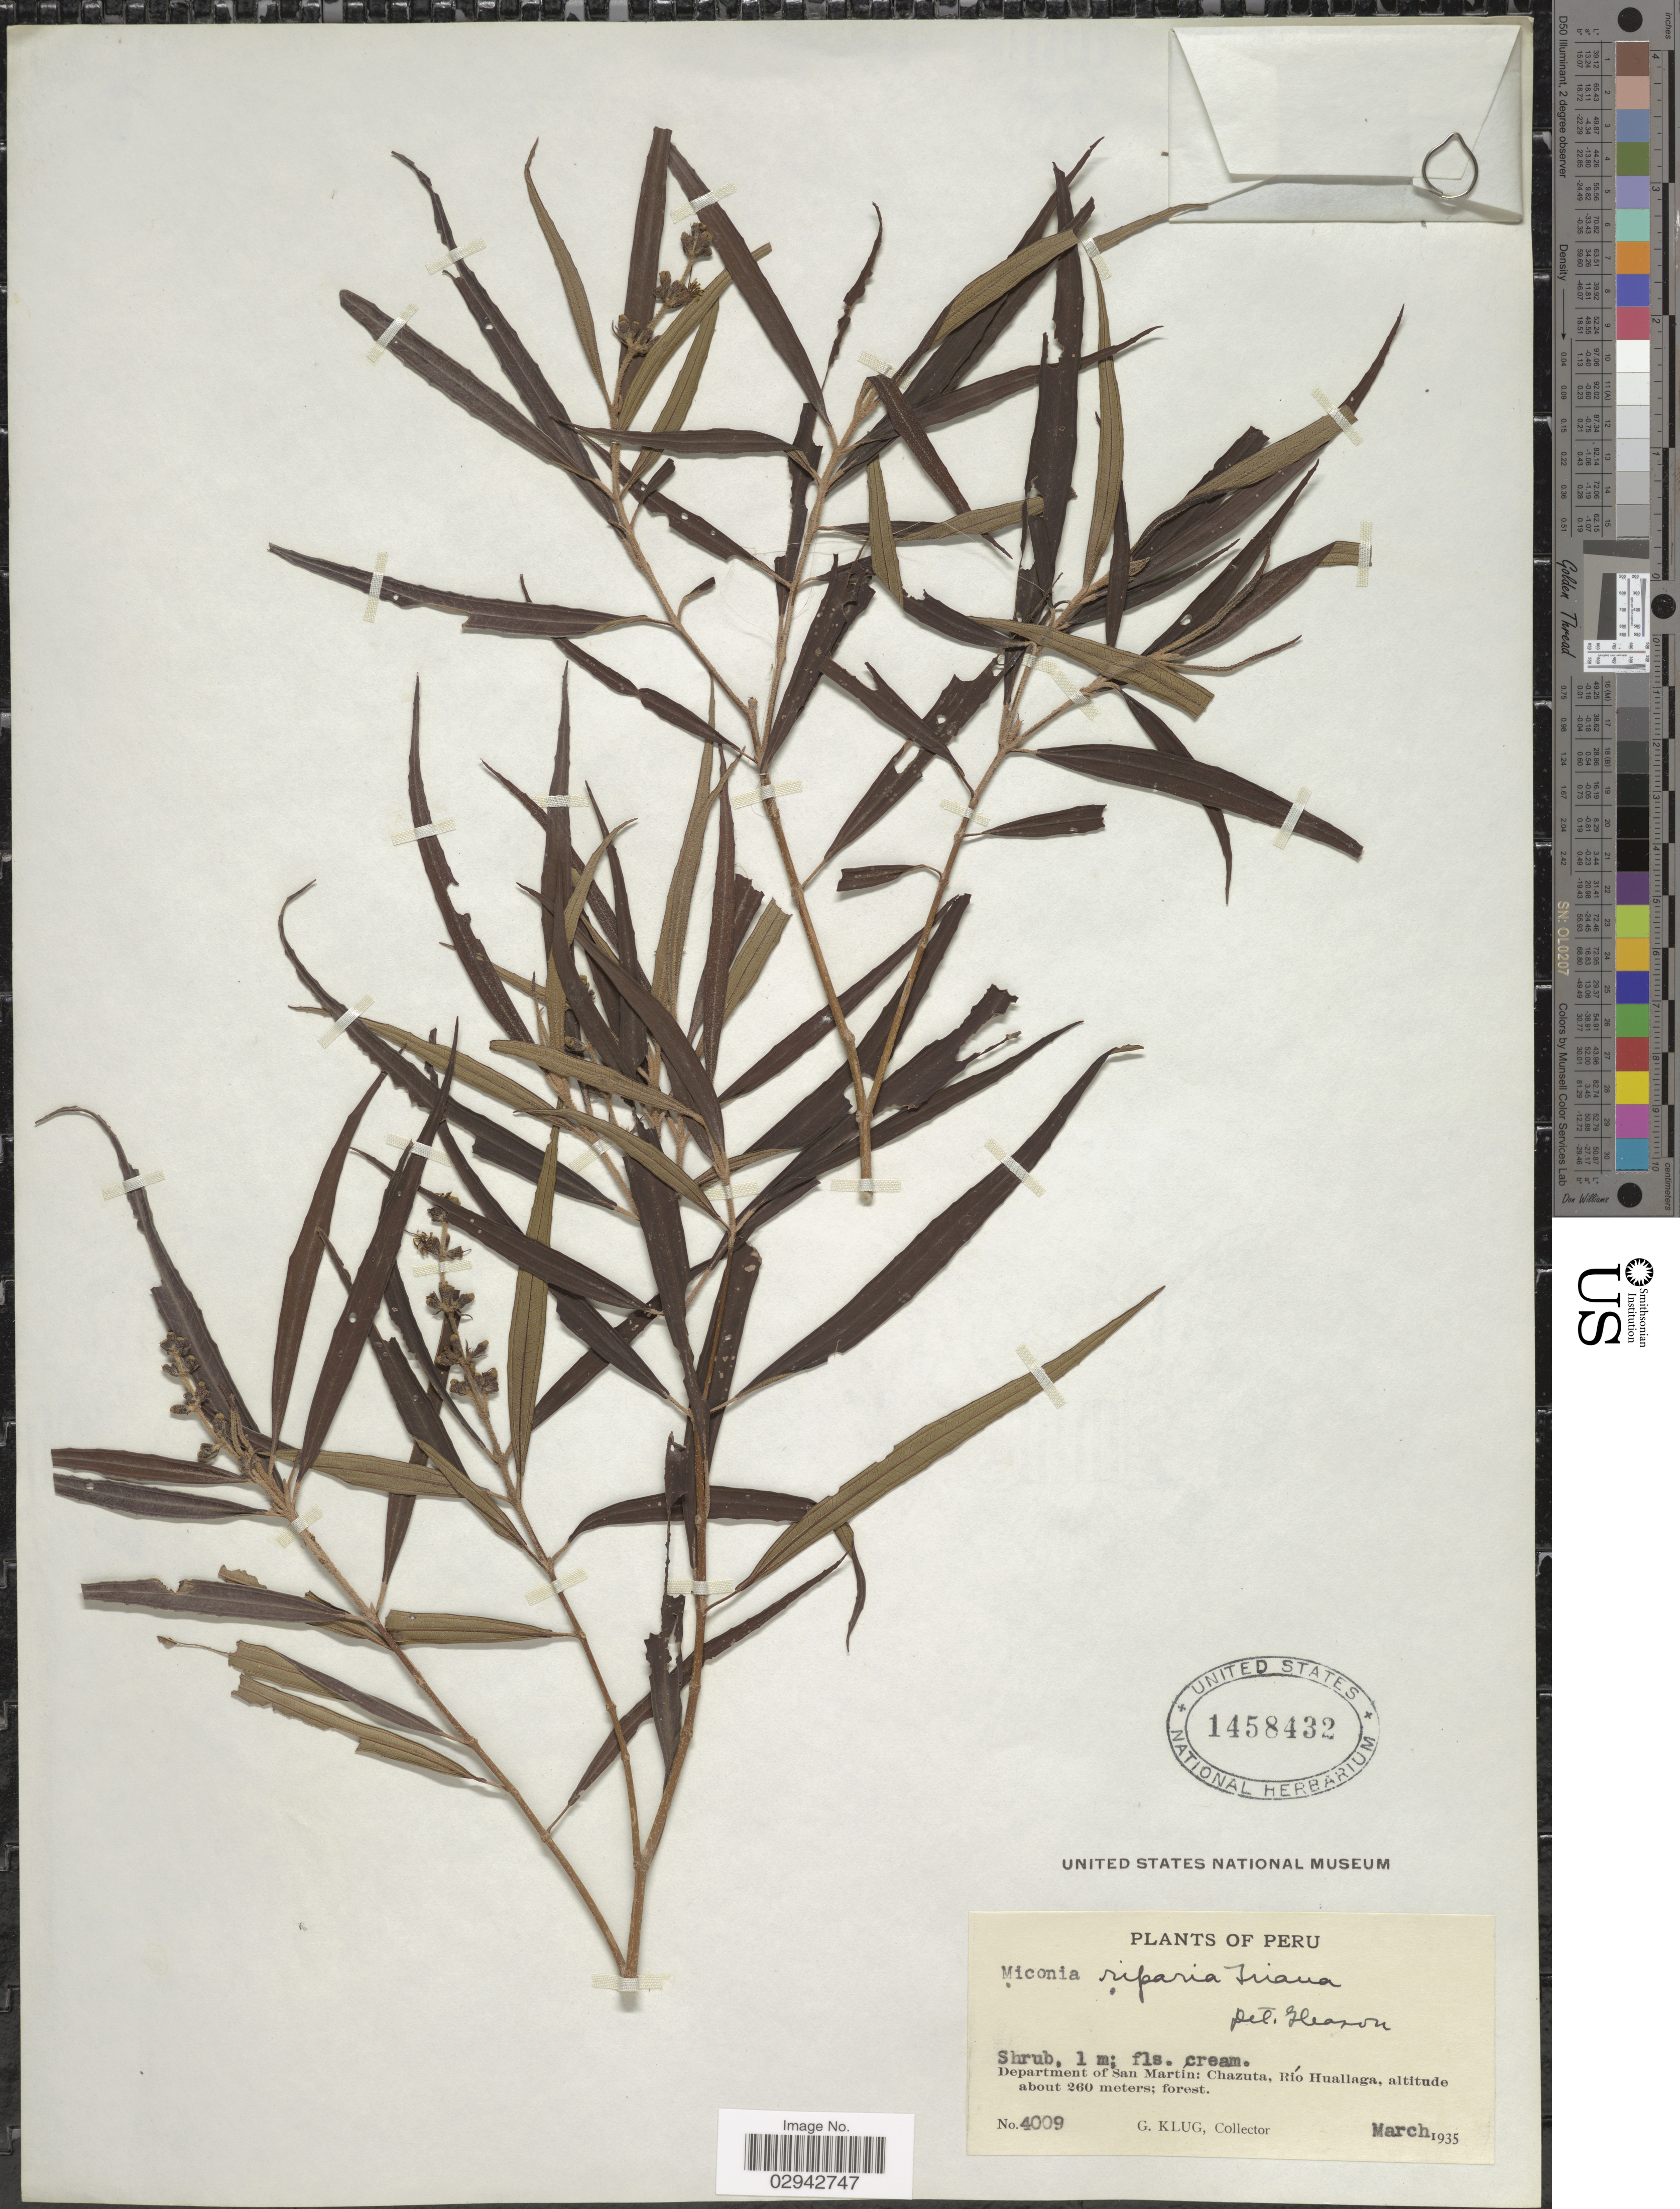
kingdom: Plantae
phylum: Tracheophyta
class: Magnoliopsida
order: Myrtales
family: Melastomataceae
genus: Miconia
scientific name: Miconia riparia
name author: Triana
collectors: G. Klug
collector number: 4009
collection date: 1935-03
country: Peru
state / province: San Martín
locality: Department of San Martín: Chazuta, Río Huallaga.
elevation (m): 260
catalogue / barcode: US 1458432